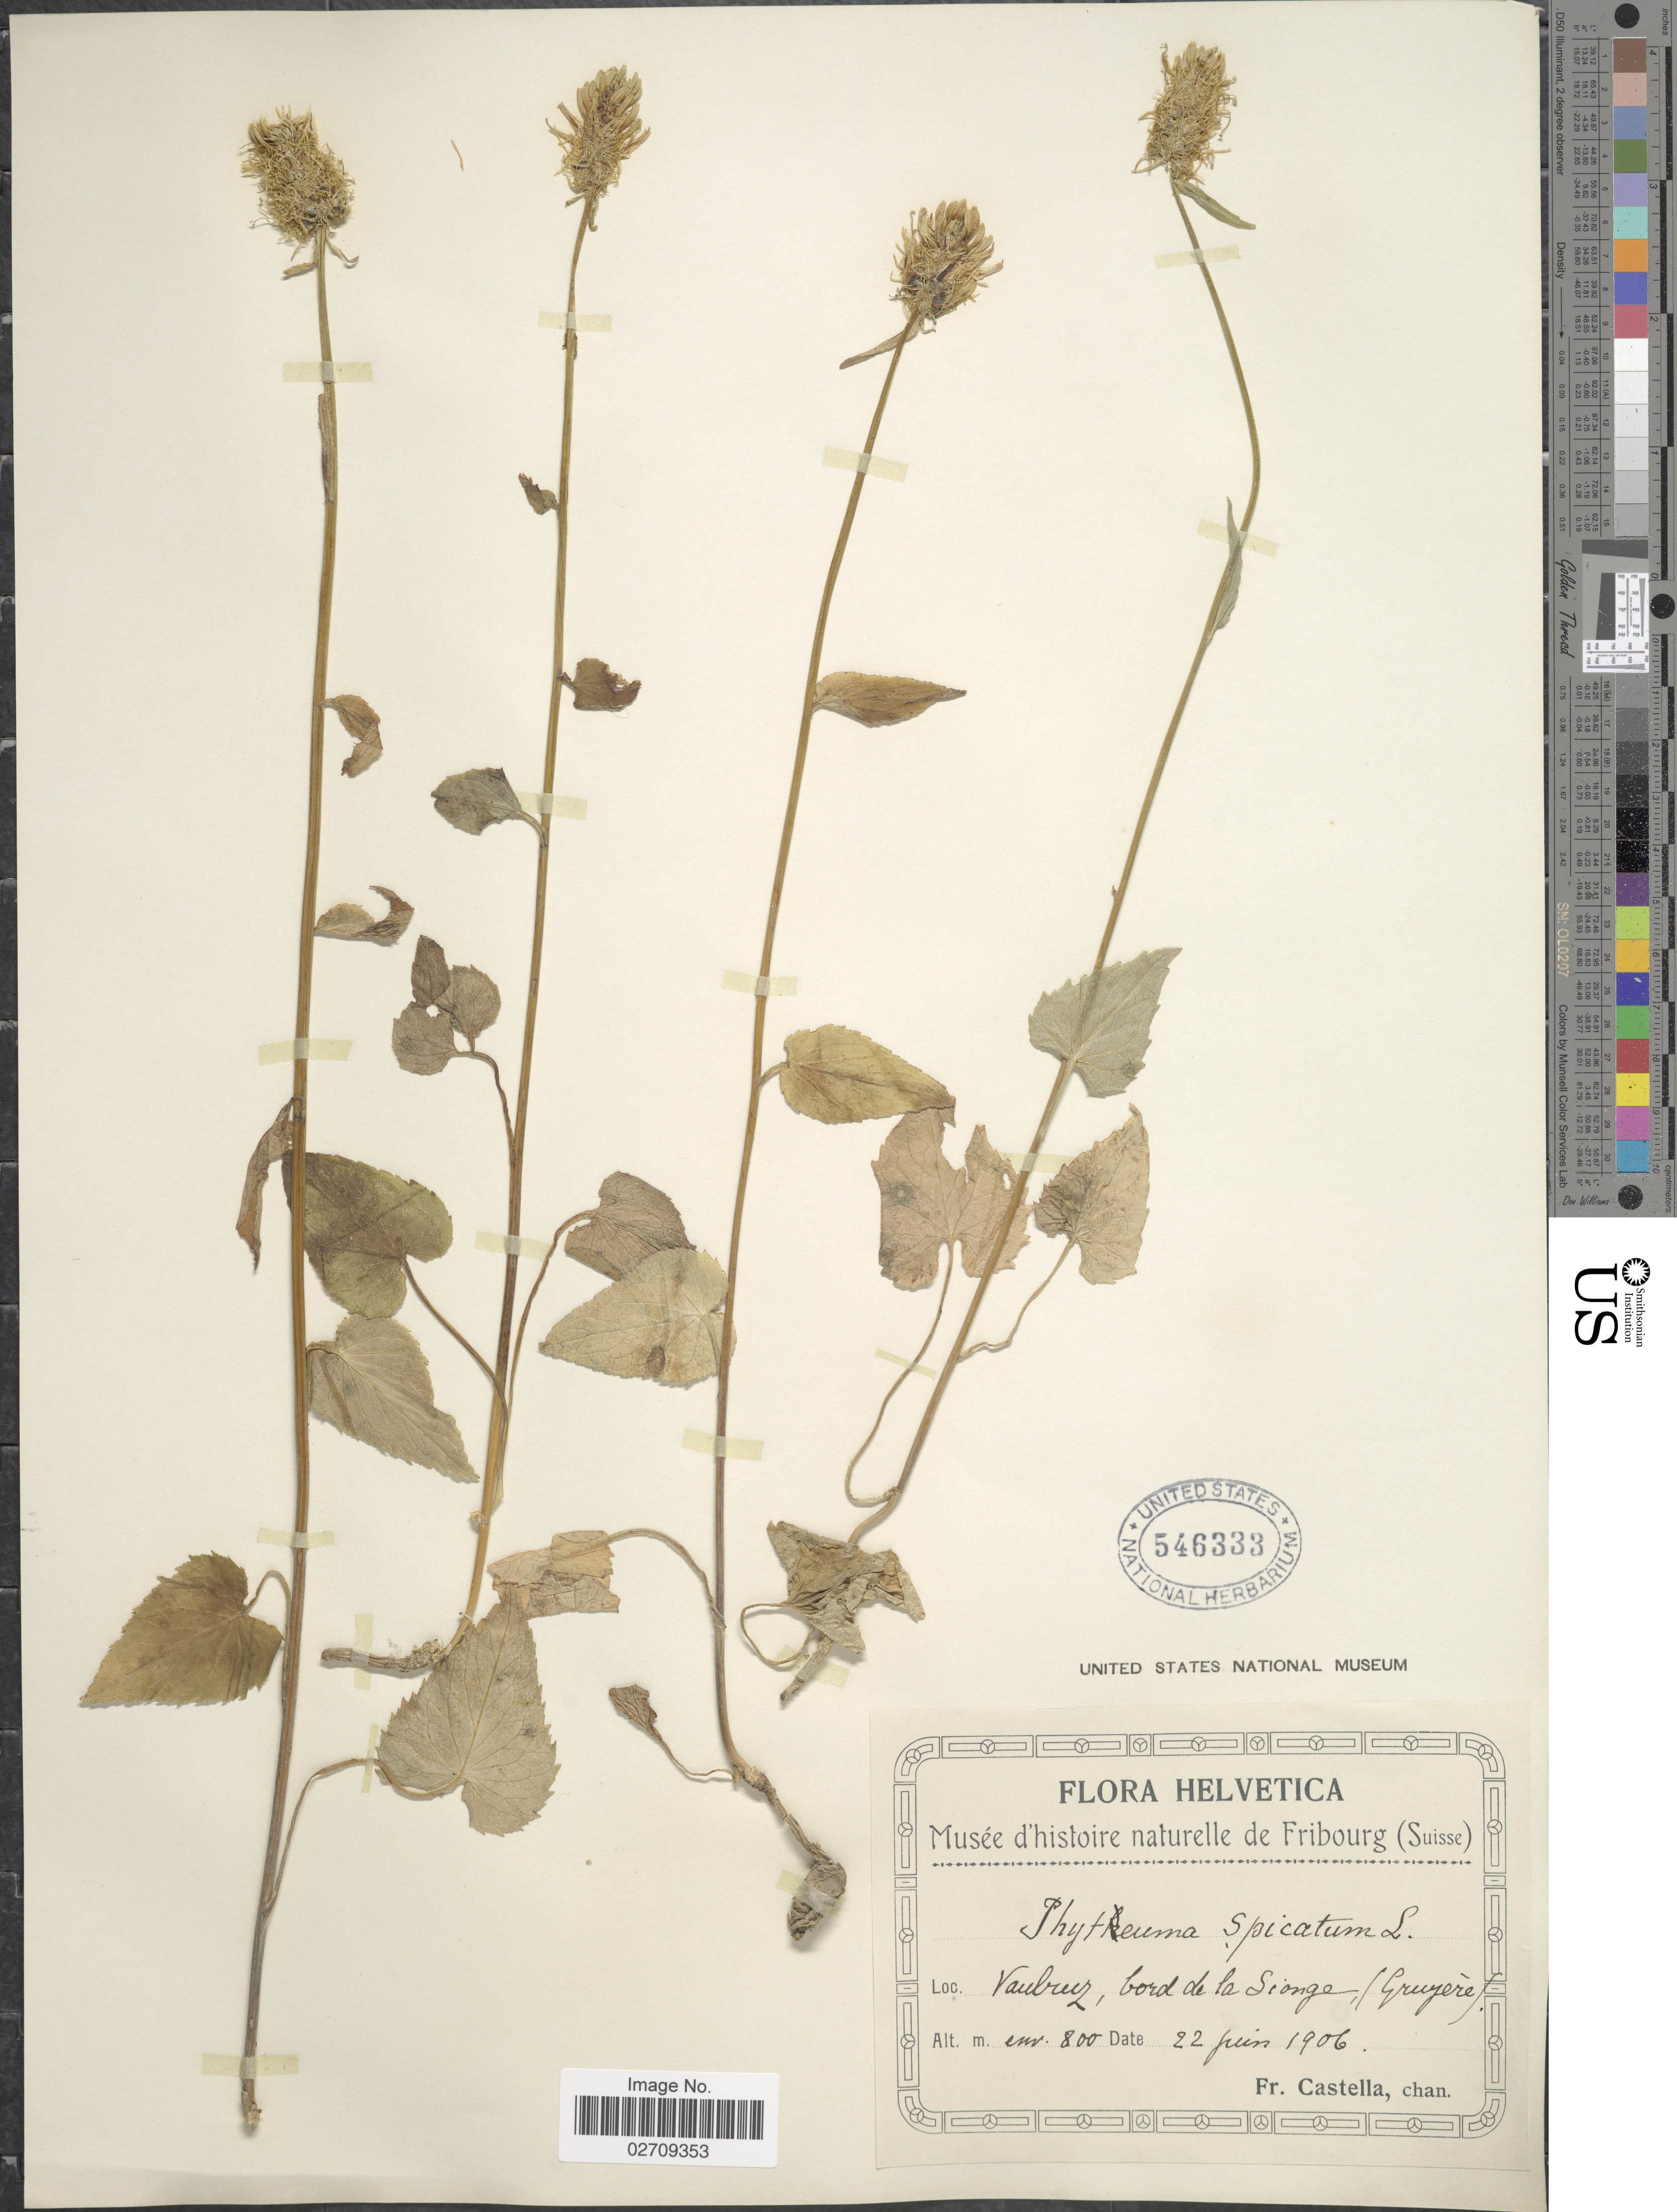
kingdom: Plantae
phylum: Tracheophyta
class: Magnoliopsida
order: Asterales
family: Campanulaceae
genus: Phyteuma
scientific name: Phyteuma spicatum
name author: L.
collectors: Fr. Castella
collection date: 1906-06-22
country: Switzerland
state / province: Fribourg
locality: Helvetica, Vaulruz , bord de la Sionge (Gruyère)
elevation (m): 800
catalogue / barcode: US 546333